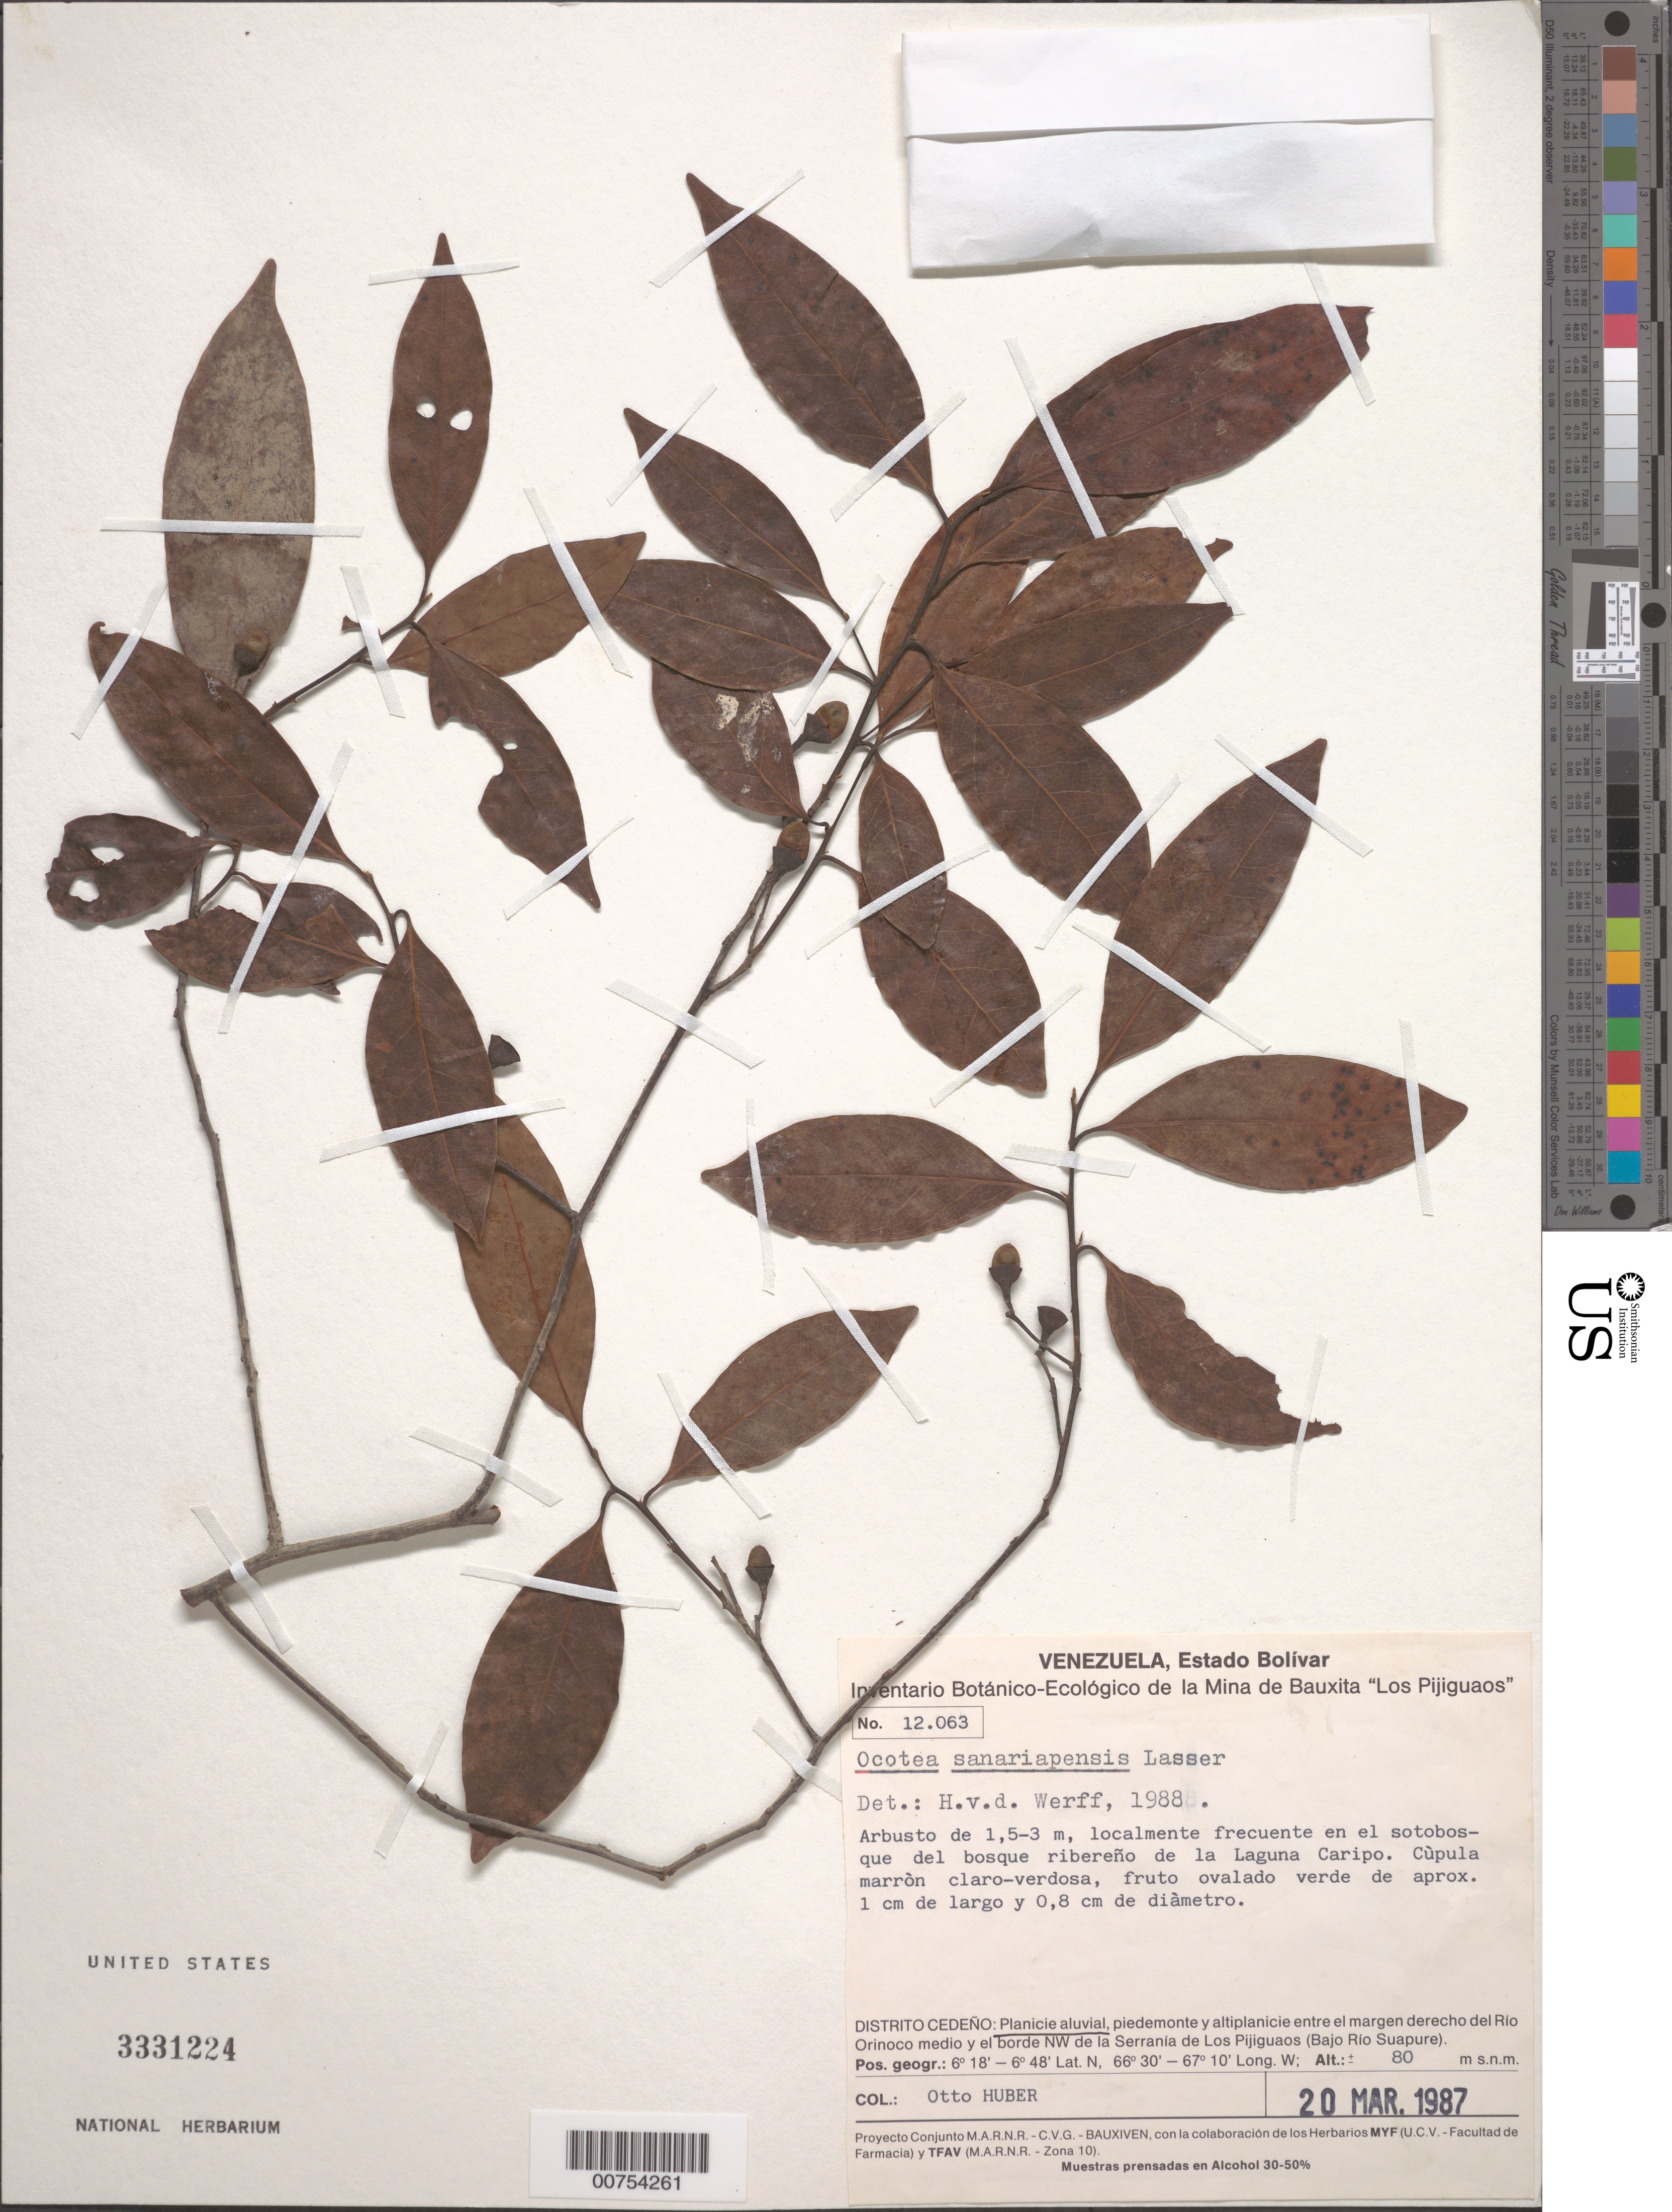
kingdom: Plantae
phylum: Tracheophyta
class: Magnoliopsida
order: Laurales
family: Lauraceae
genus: Ocotea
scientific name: Ocotea sanariapensis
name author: Lasser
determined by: van der Werff, H., (MO), Missouri Botanical Garden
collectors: O. Huber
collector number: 12063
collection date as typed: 20-Mar-87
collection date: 1987-03-20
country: Venezuela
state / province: Bolívar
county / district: Cedeño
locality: Río Orinoco medio y el borde NW de la Serrania de Los Pijiguaos; along Laguna Caripo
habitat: Planicie aluvial, en sotobosque del bosque ribereno de la laguna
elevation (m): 80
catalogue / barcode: US 3331224